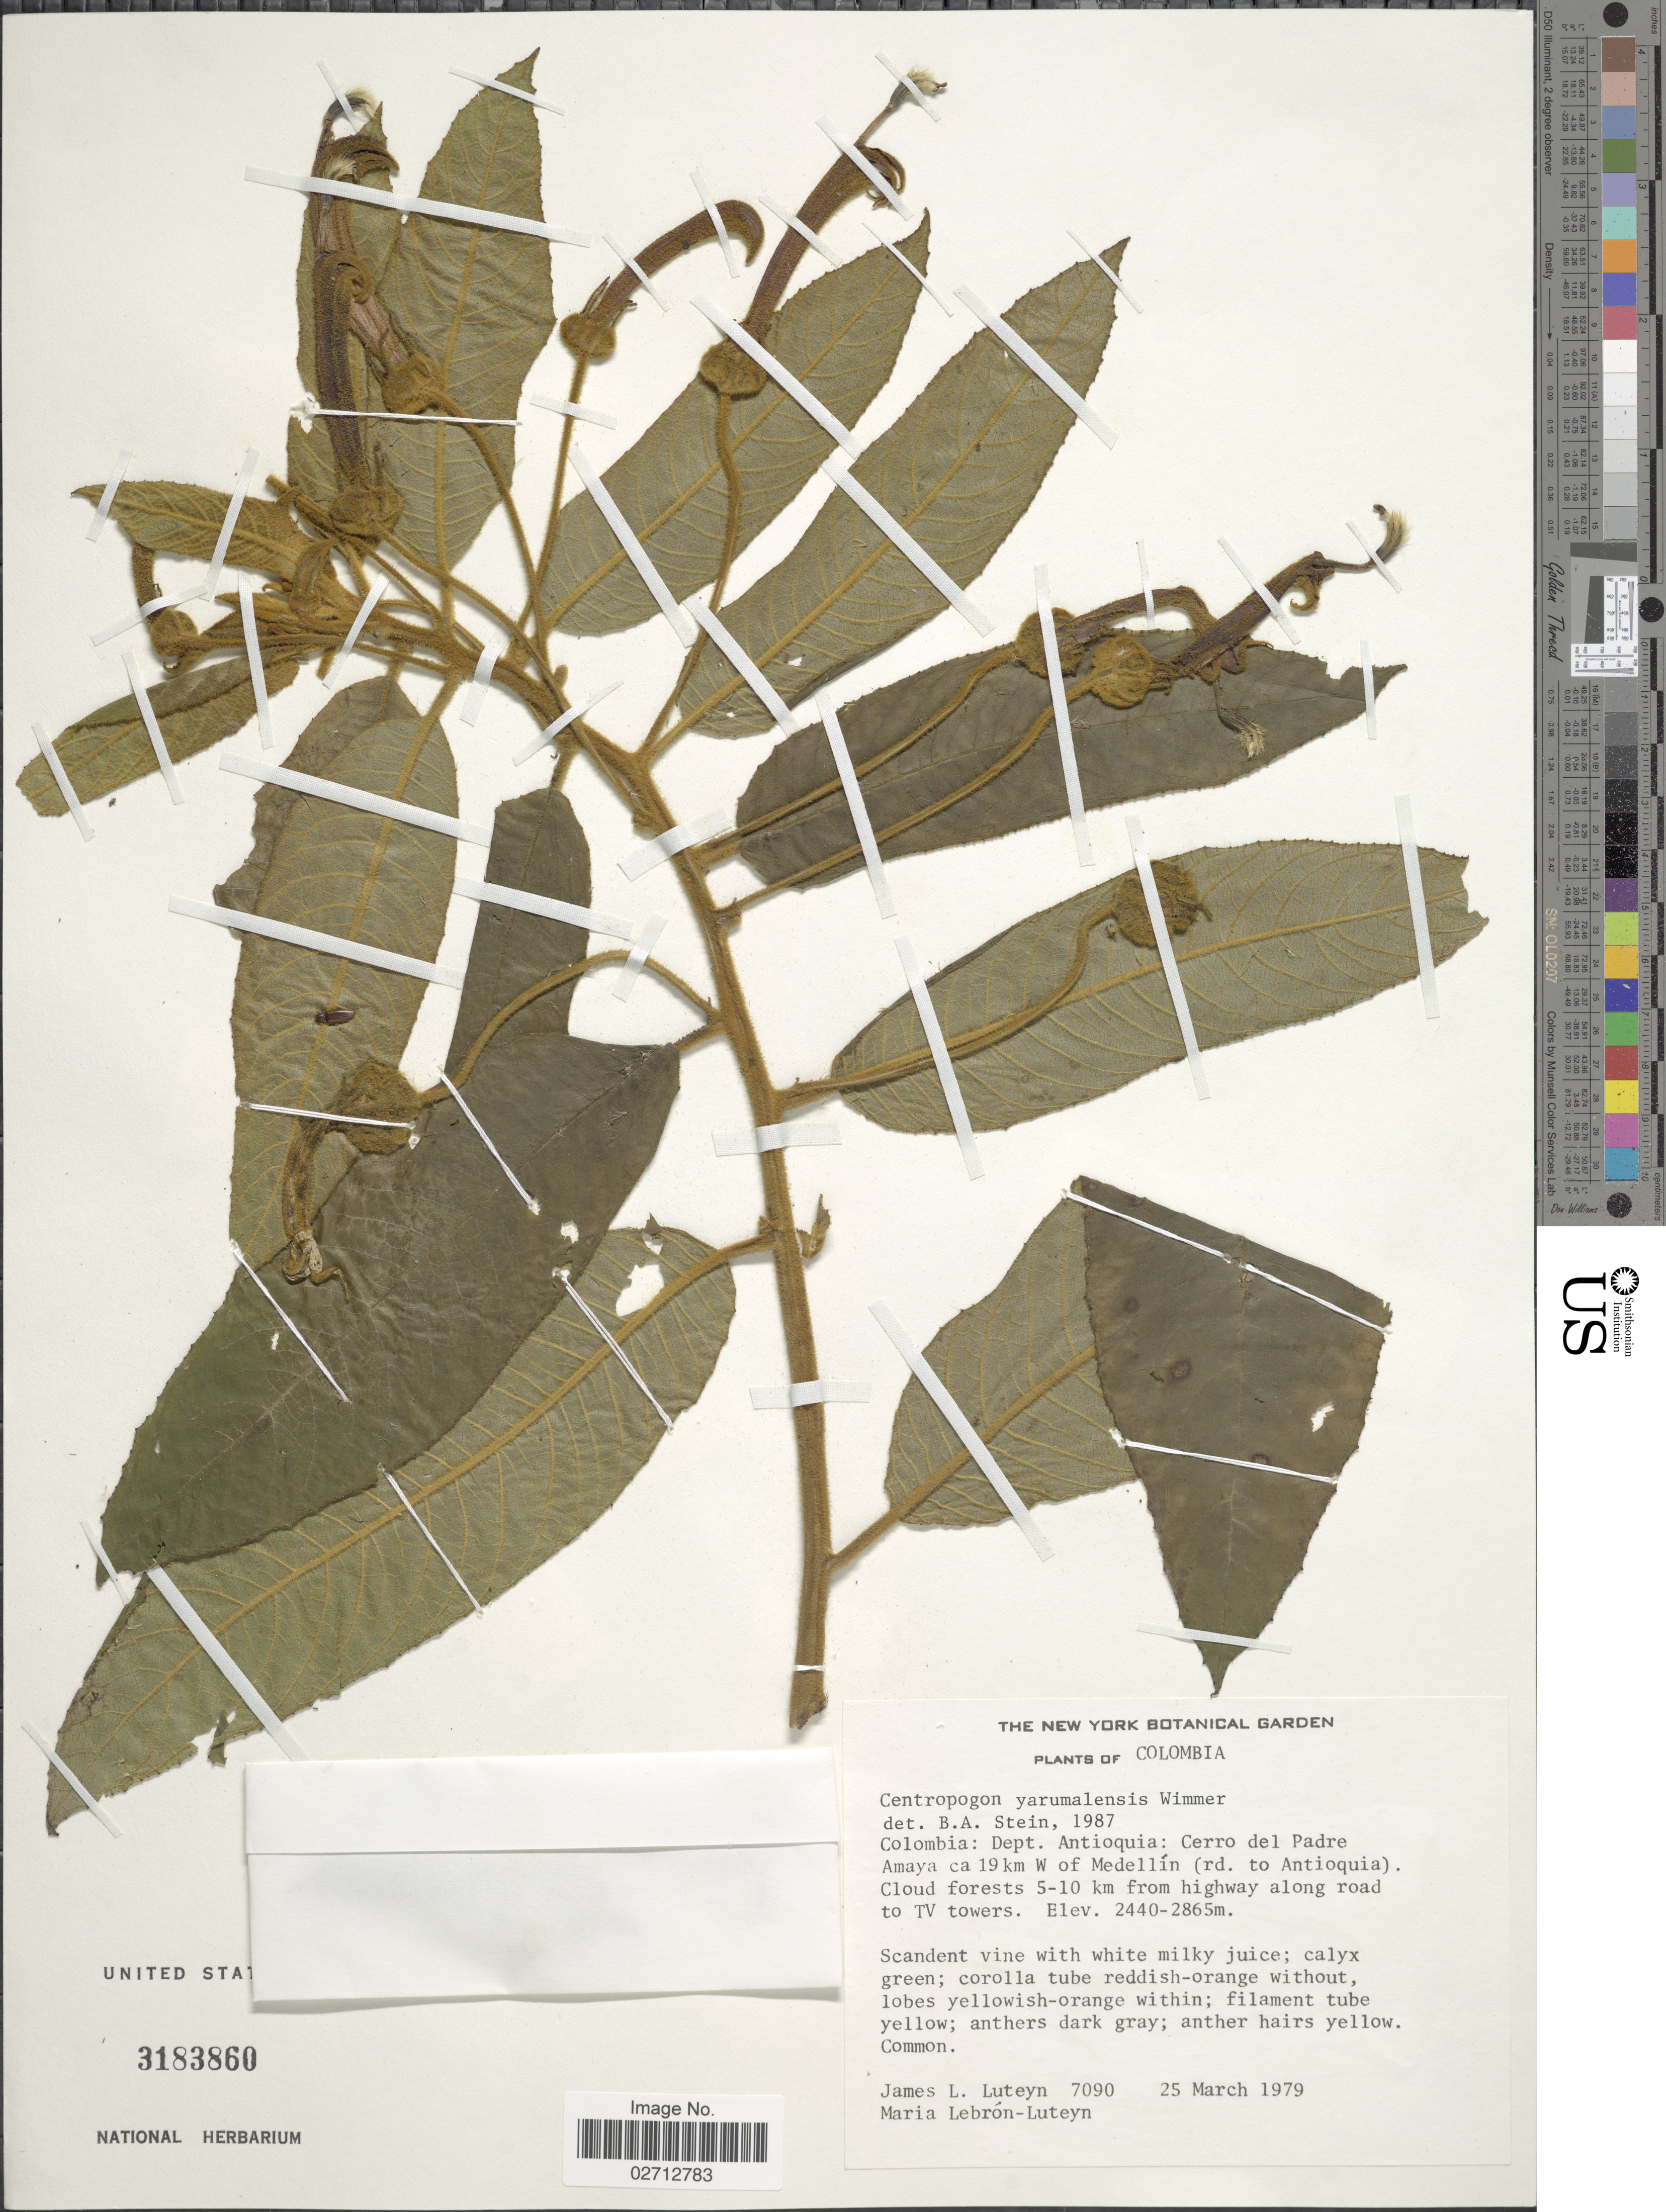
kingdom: Plantae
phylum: Tracheophyta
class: Magnoliopsida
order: Asterales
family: Campanulaceae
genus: Centropogon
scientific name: Centropogon yarumalensis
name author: E. Wimm.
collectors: J. L. Luteyn & M. L. Lebrón-Luteyn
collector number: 7090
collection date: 1979-03-25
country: Colombia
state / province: Antioquia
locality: Cerro del Padre Amaya ca 19 km W of Medellin (rd. to Antioquia). 5-10 km from highway along road to TV towers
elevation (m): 2440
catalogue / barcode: US 3183860